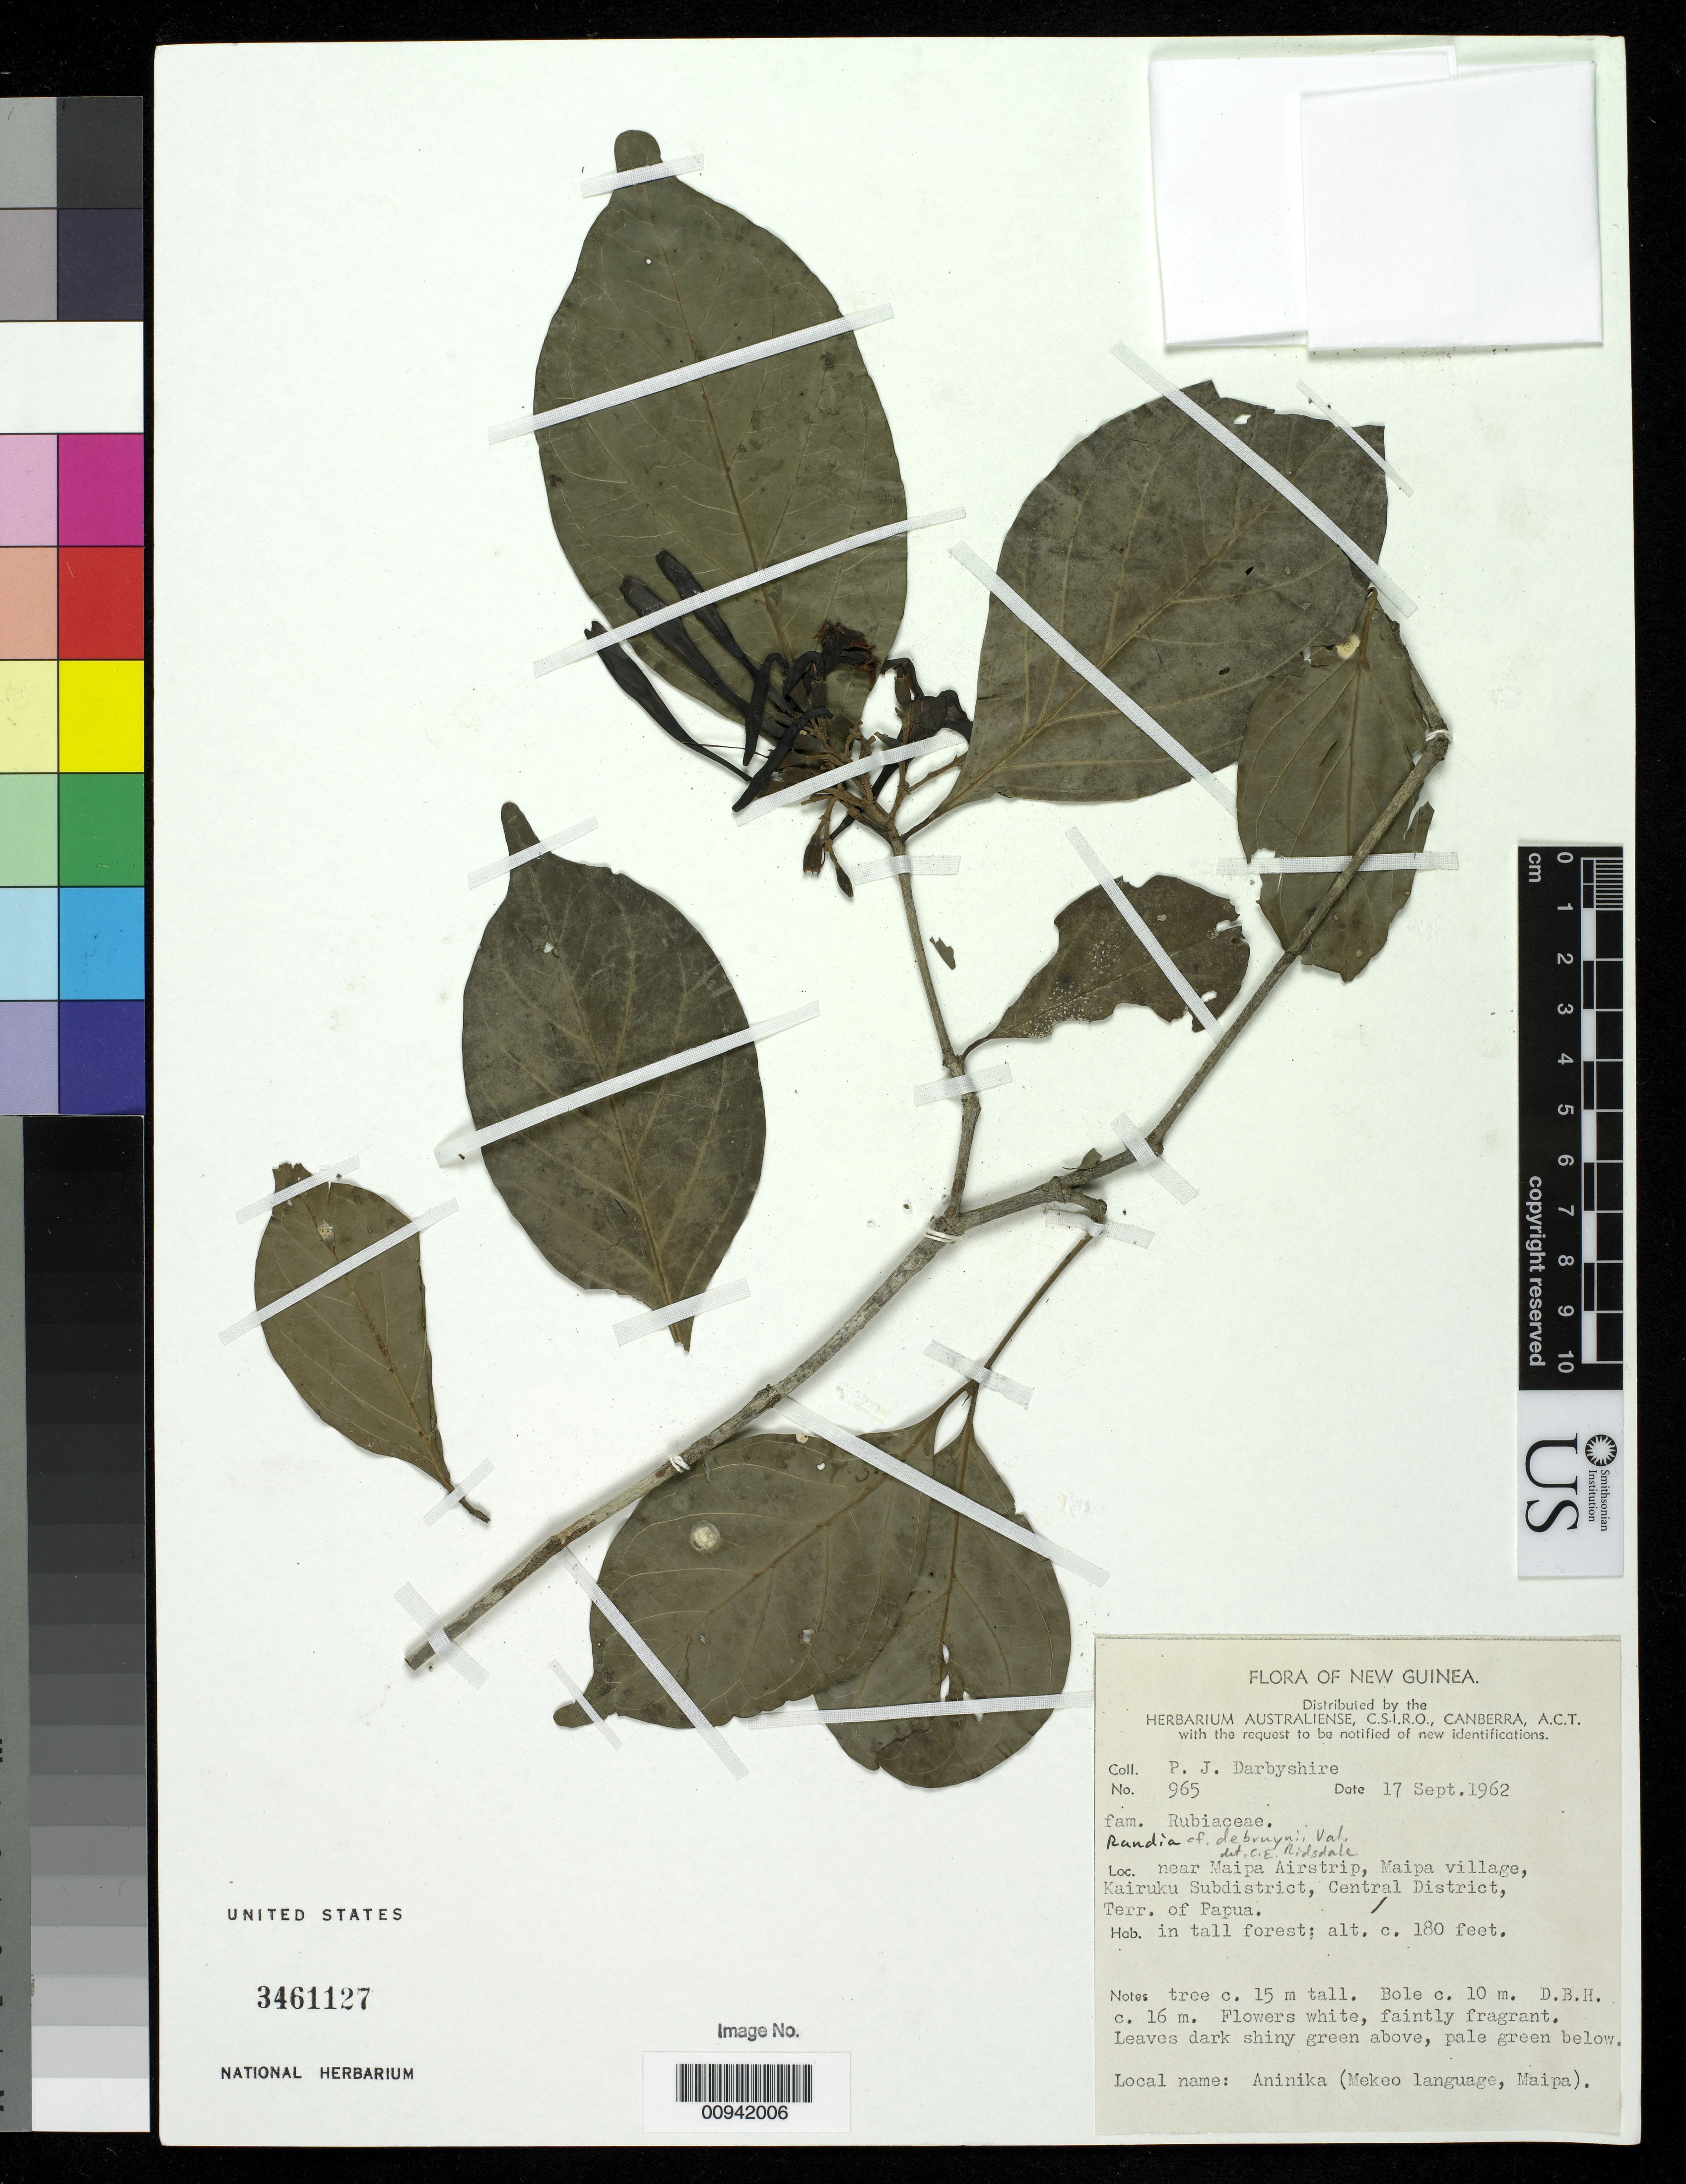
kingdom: Plantae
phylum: Tracheophyta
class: Magnoliopsida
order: Gentianales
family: Rubiaceae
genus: Randia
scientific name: Randia debruynii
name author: Valeton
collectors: P. Darbyshire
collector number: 965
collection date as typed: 17 Sep 1962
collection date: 1962-09-17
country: Papua New Guinea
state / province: Central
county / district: Kairuku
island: New Guinea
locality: Central Districr, Kairuku Subdistrict, Maipa village, near Maipa Airstrip.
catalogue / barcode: US 3461127